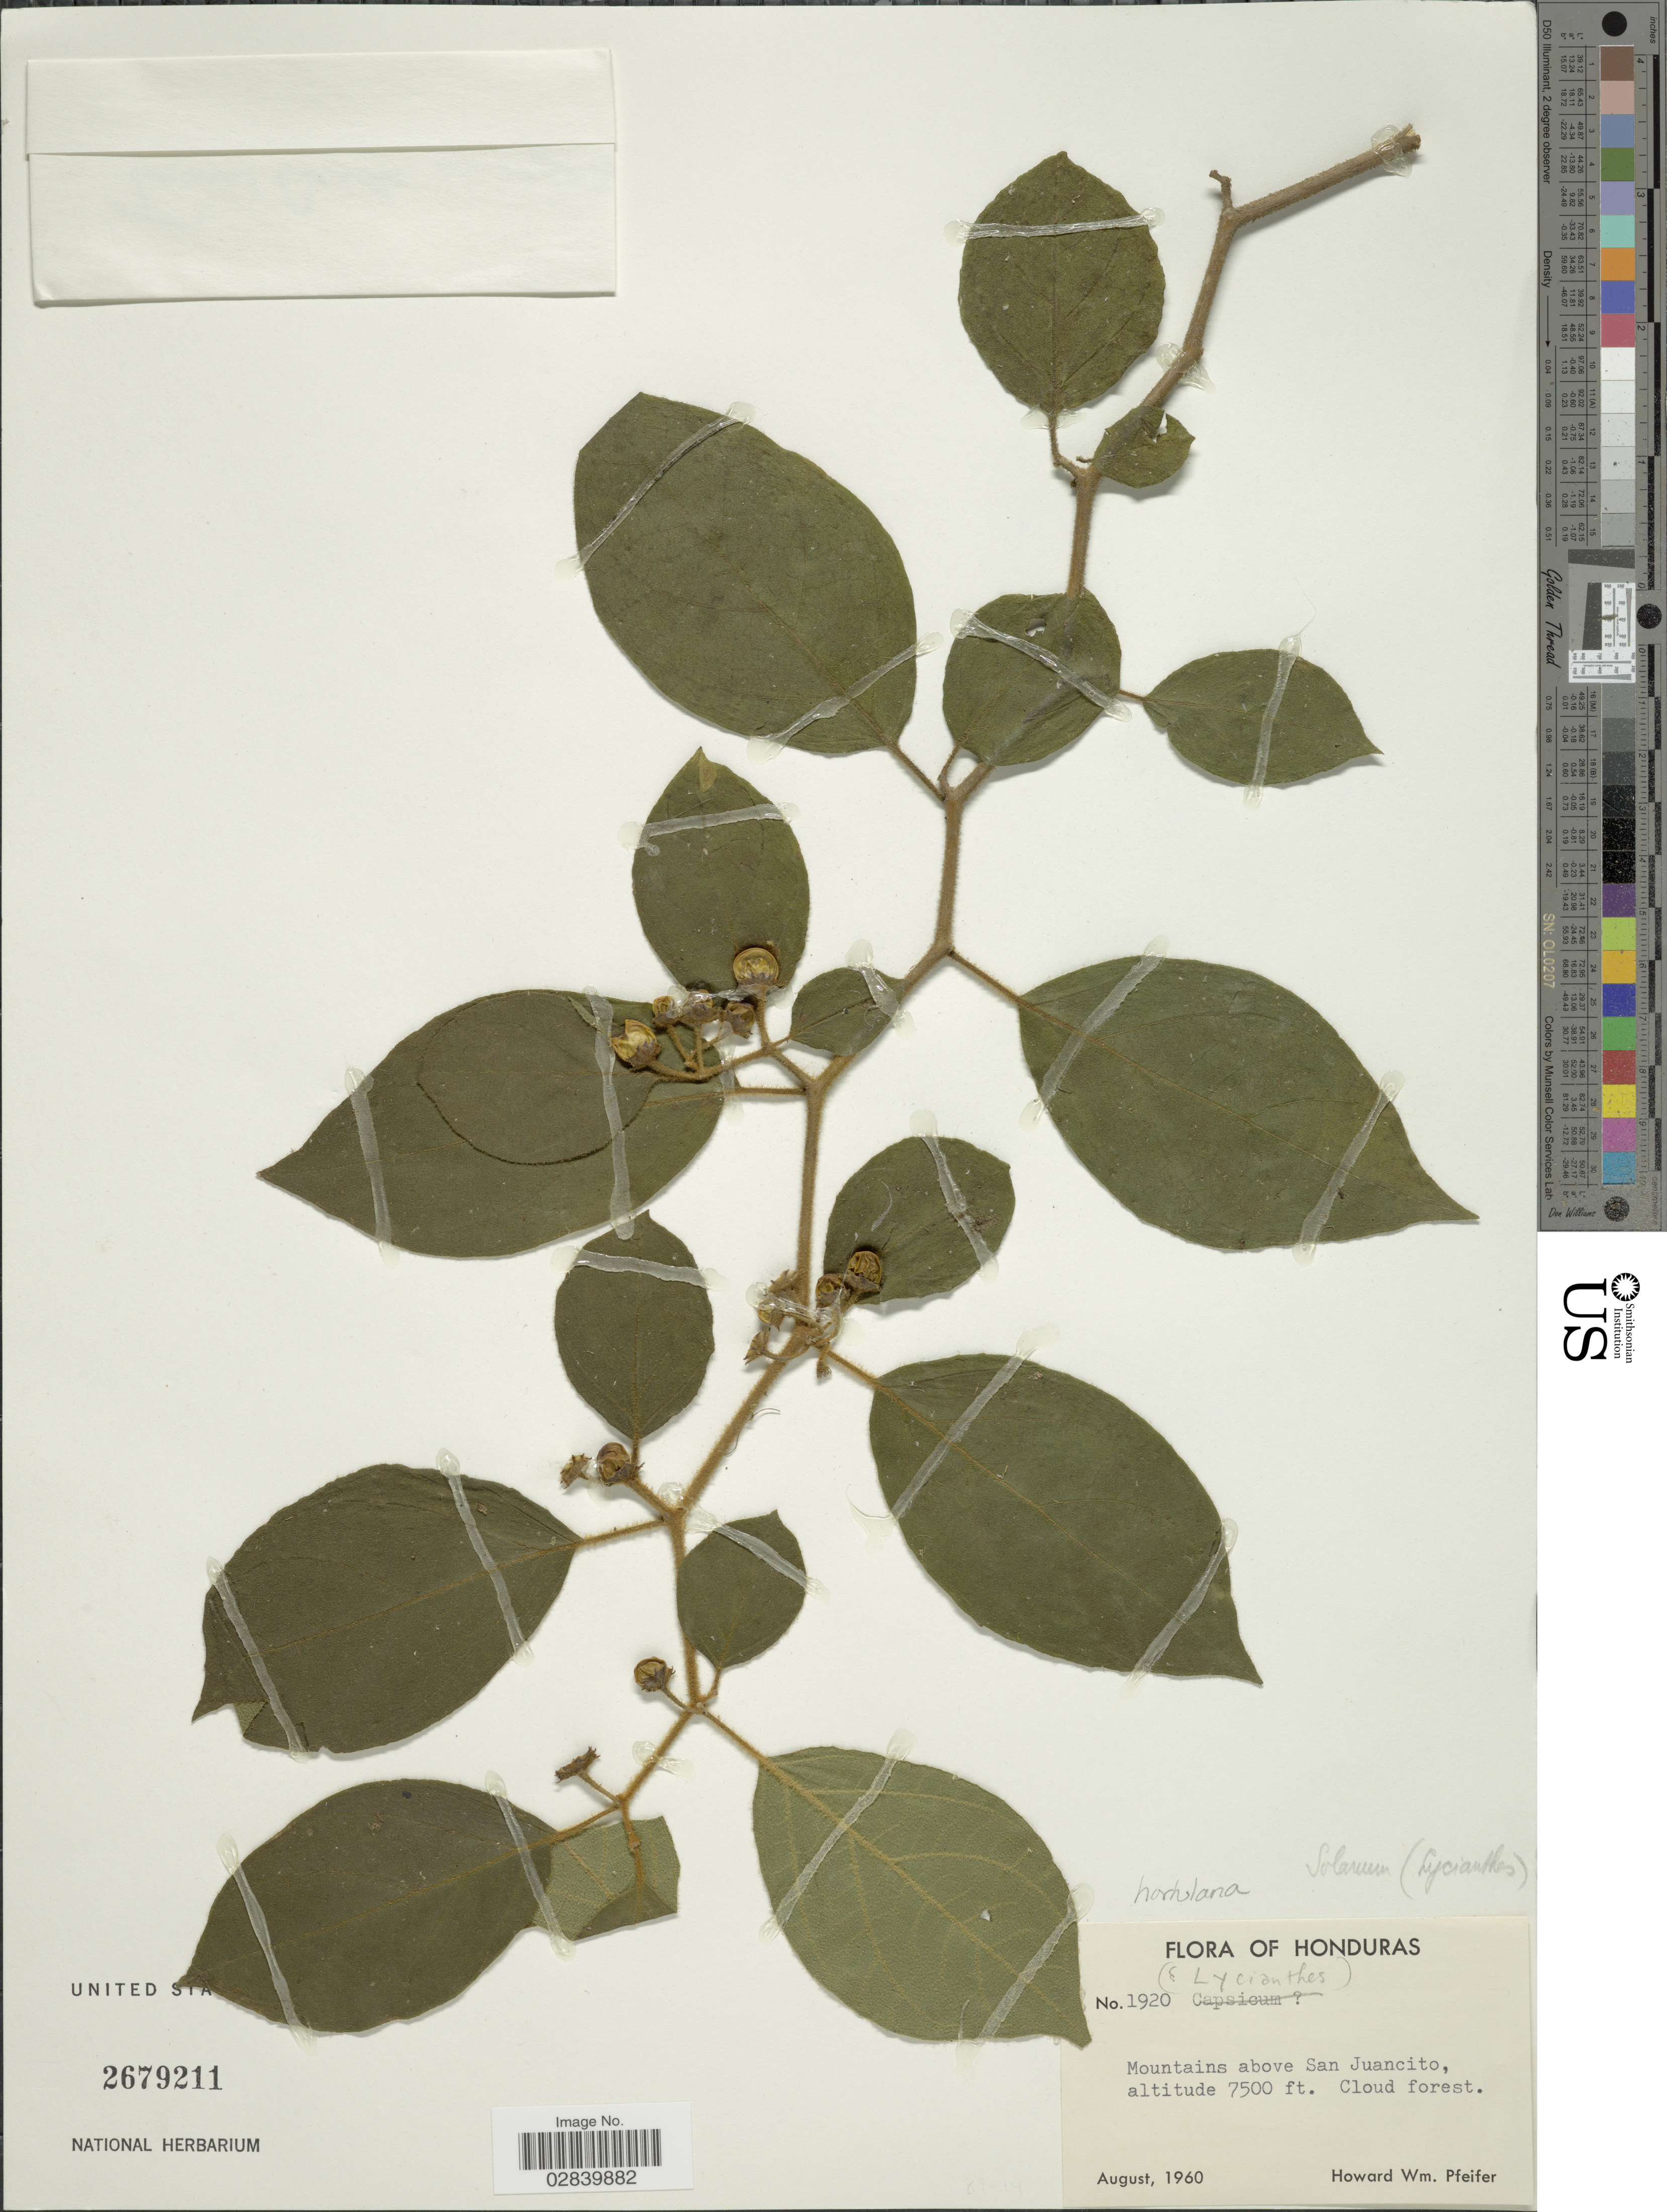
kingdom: Plantae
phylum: Tracheophyta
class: Magnoliopsida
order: Solanales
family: Solanaceae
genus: Lycianthes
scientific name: Lycianthes hortulana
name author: Standl. & L.O. Williams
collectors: H. W. Pfeifer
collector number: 1920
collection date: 1960-08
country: Honduras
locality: Mountains above San Juancito.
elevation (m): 2286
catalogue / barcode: US 2679211